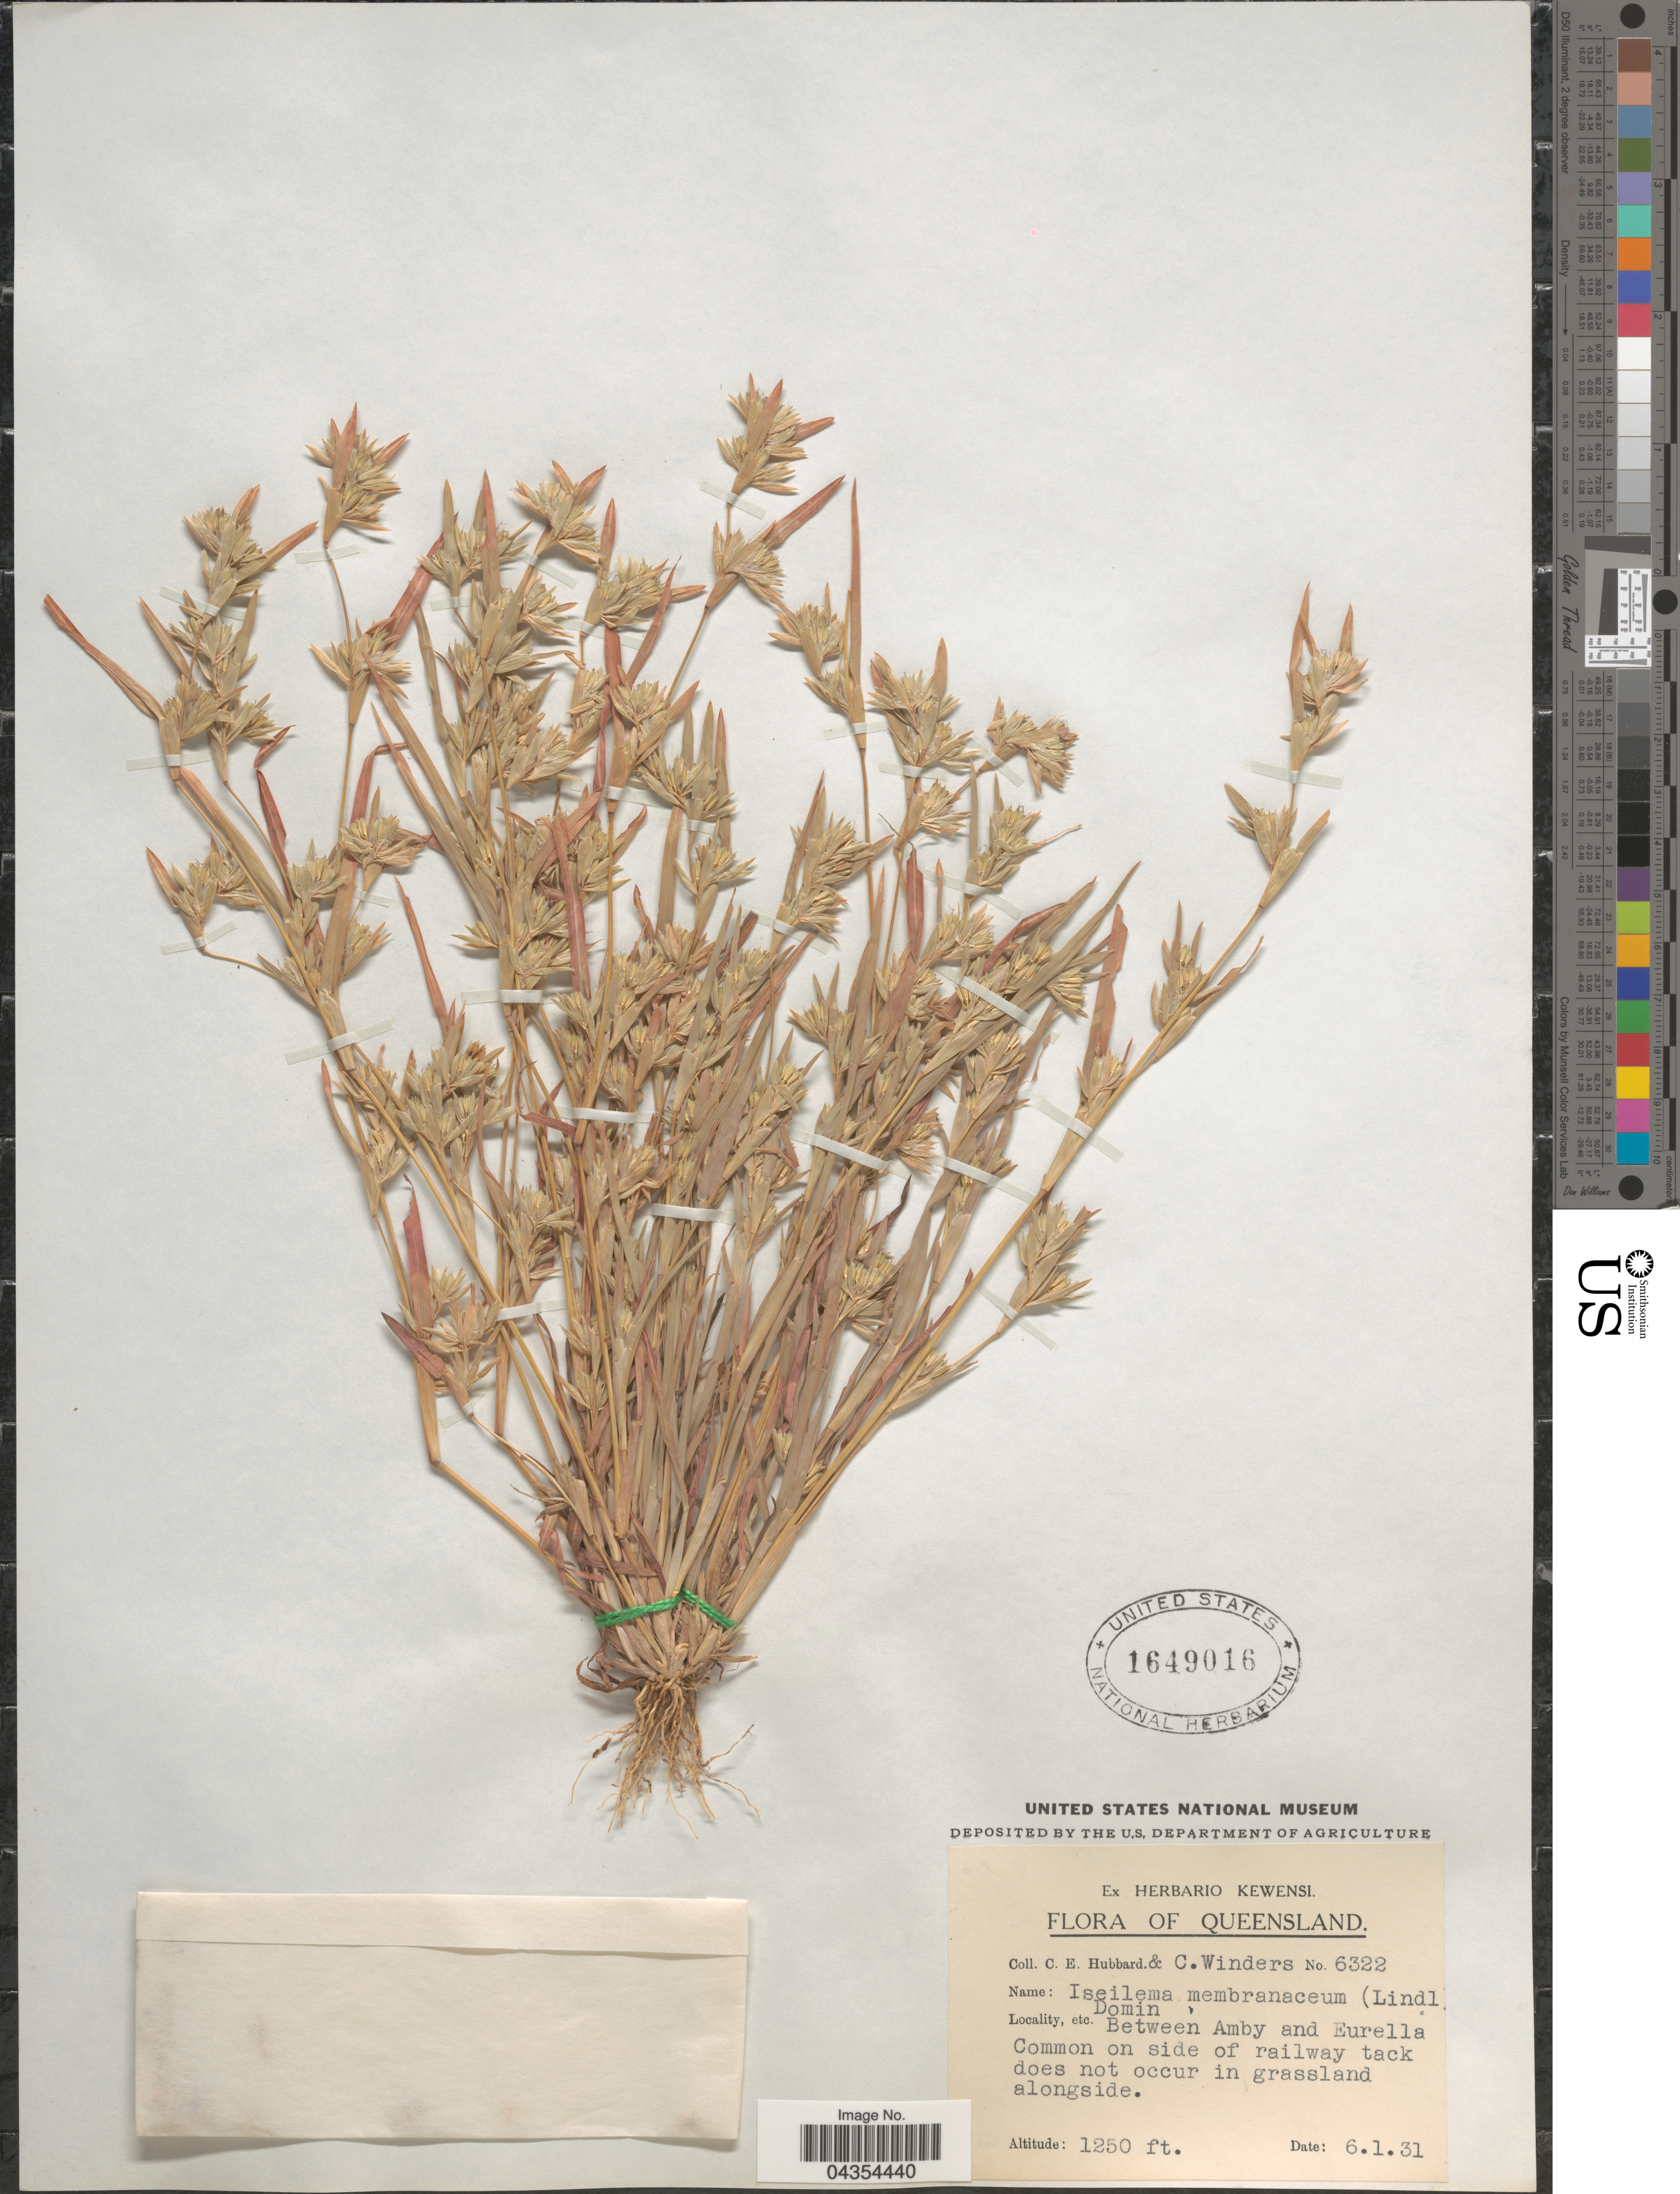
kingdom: Plantae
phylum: Tracheophyta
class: Liliopsida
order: Poales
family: Poaceae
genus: Iseilema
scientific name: Iseilema membranaceum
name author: (Lindl.) Domin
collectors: C. E. Hubbard & C. Winders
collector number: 6322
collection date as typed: Transcribed d/m/y: 6/1/31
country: Australia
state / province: Queensland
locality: Between Amby and Eurella. Common on side of railway tack does not occur in grassland alongside.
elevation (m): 381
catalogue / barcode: US 1649016